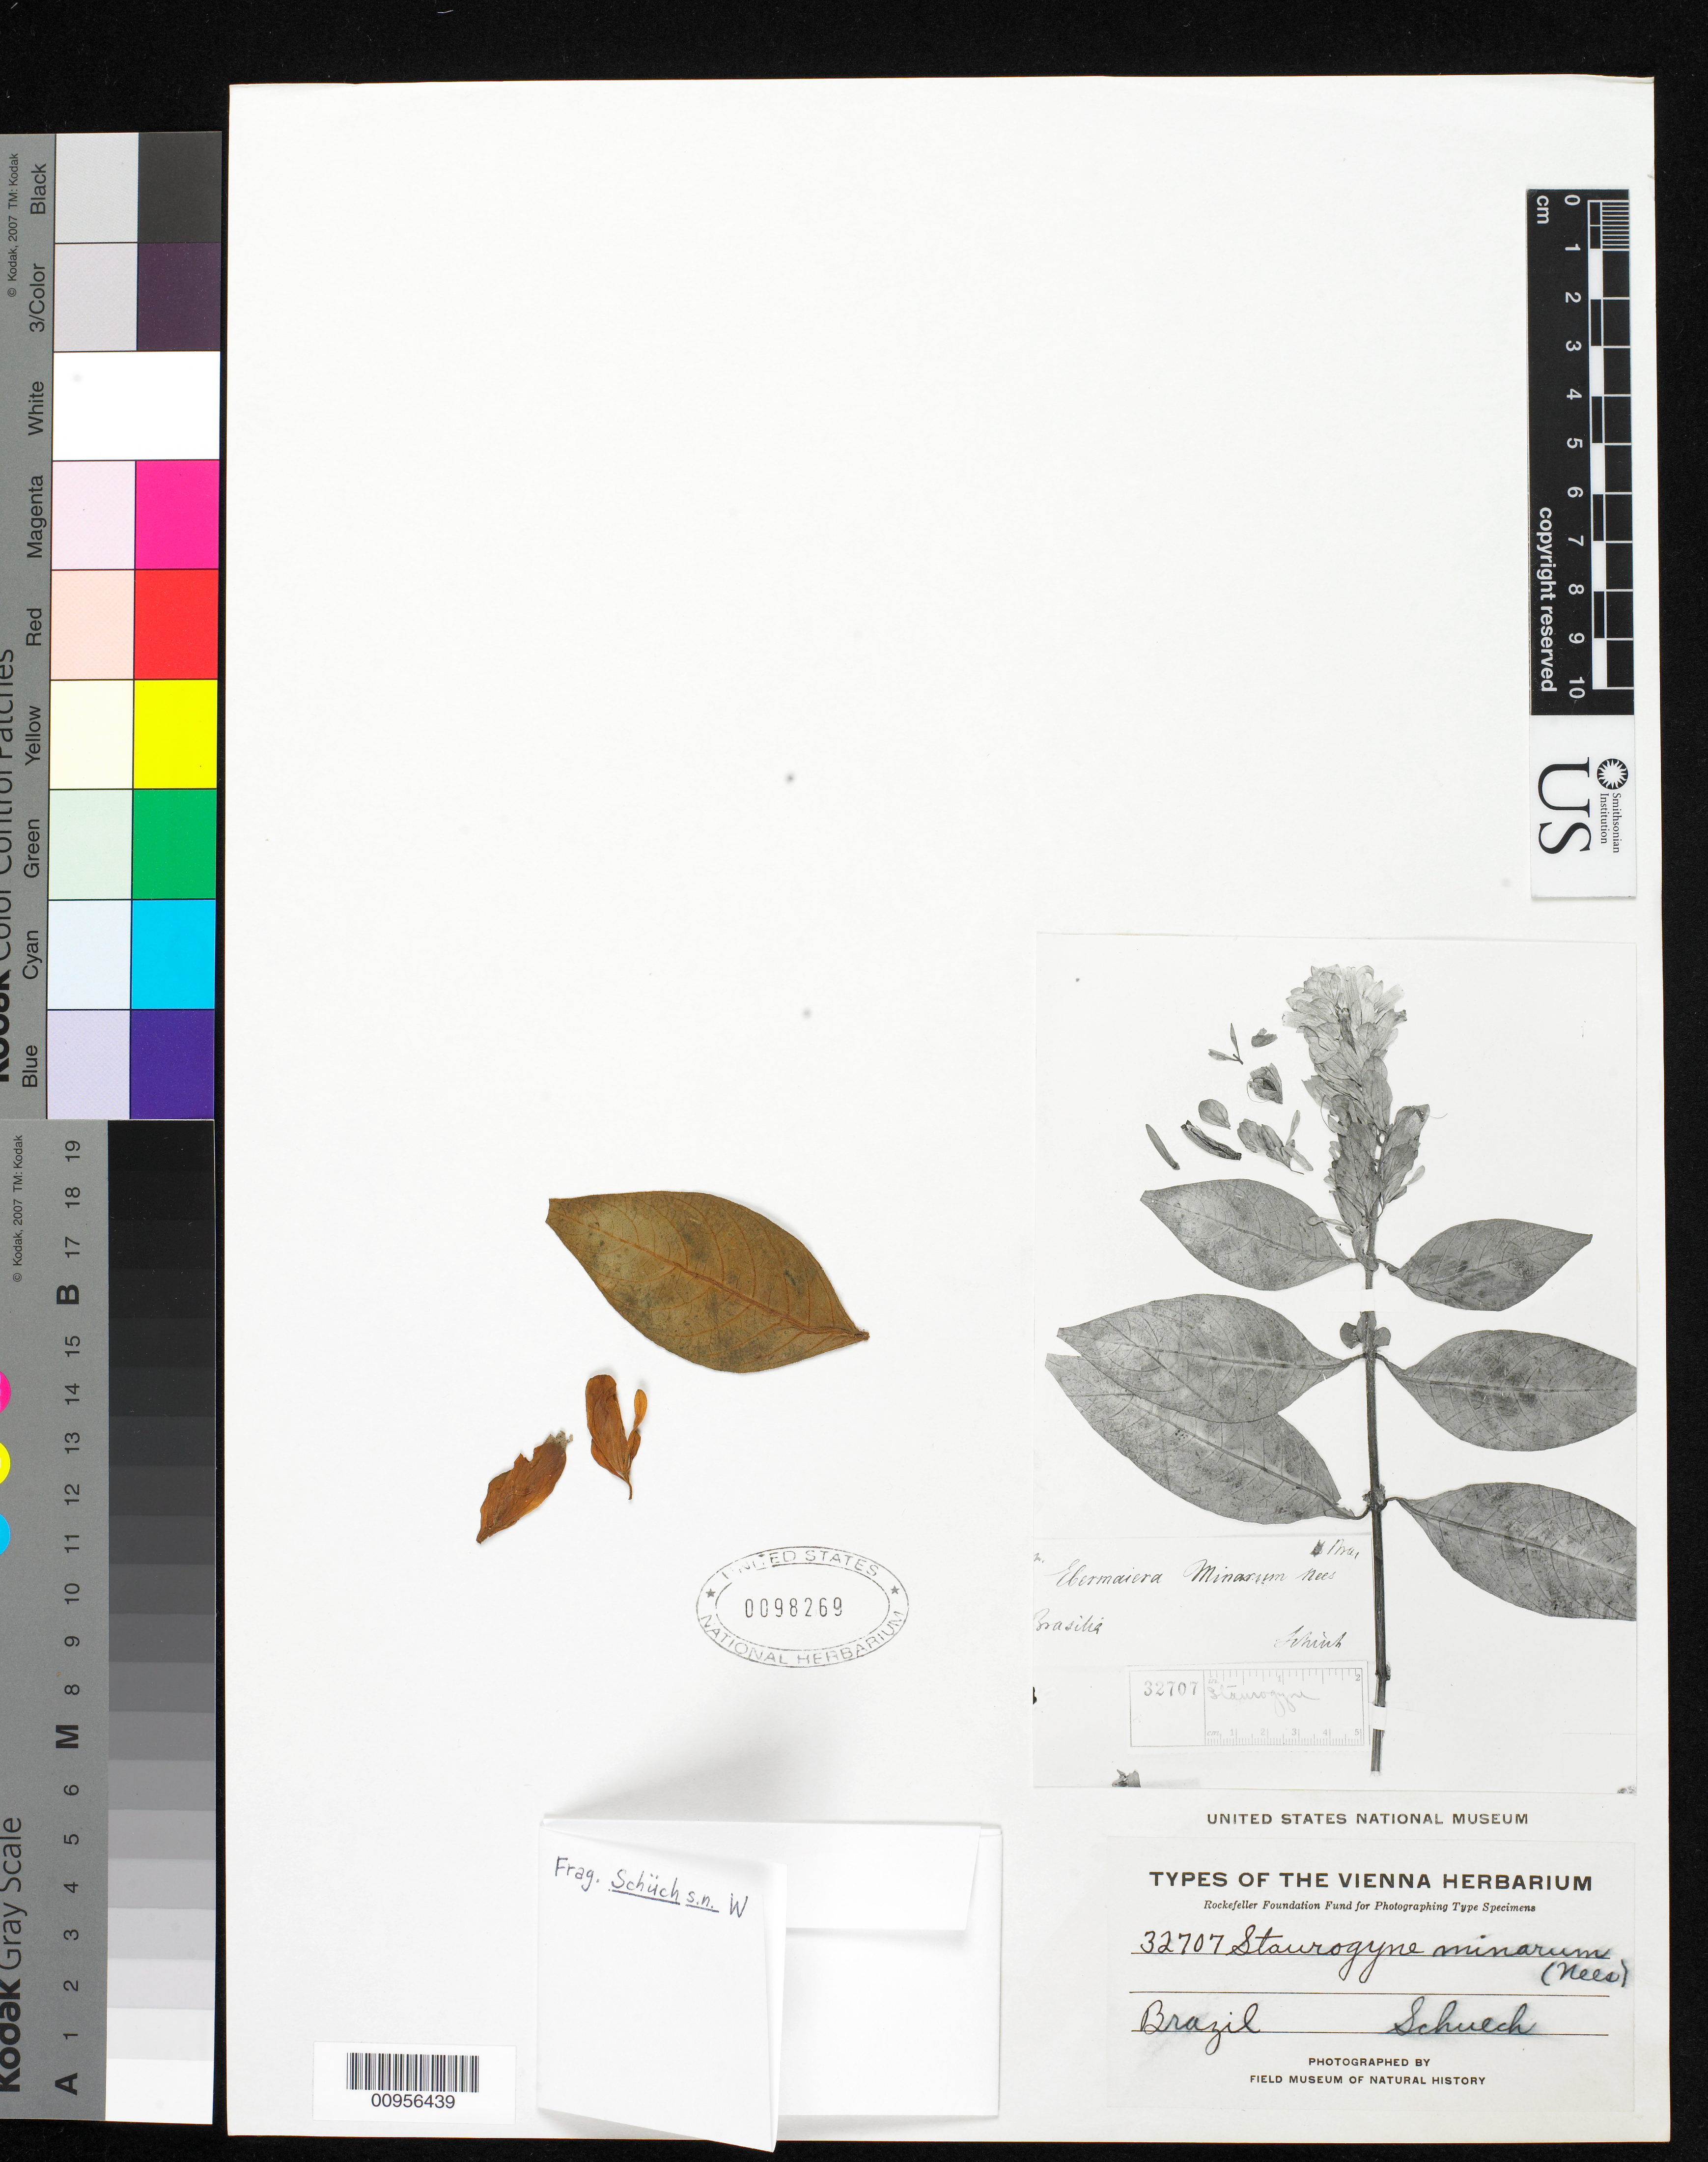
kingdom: Plantae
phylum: Tracheophyta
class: Magnoliopsida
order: Lamiales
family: Acanthaceae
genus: Ebermaiera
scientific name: Ebermaiera minarum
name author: Nees in Mart.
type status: Syntype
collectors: G. Schüch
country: Brazil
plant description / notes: Also published in DC., Prodr. 11: 71 (1847).; Fragmentary material of type specimen ex herb. Vienna.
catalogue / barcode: US 98269